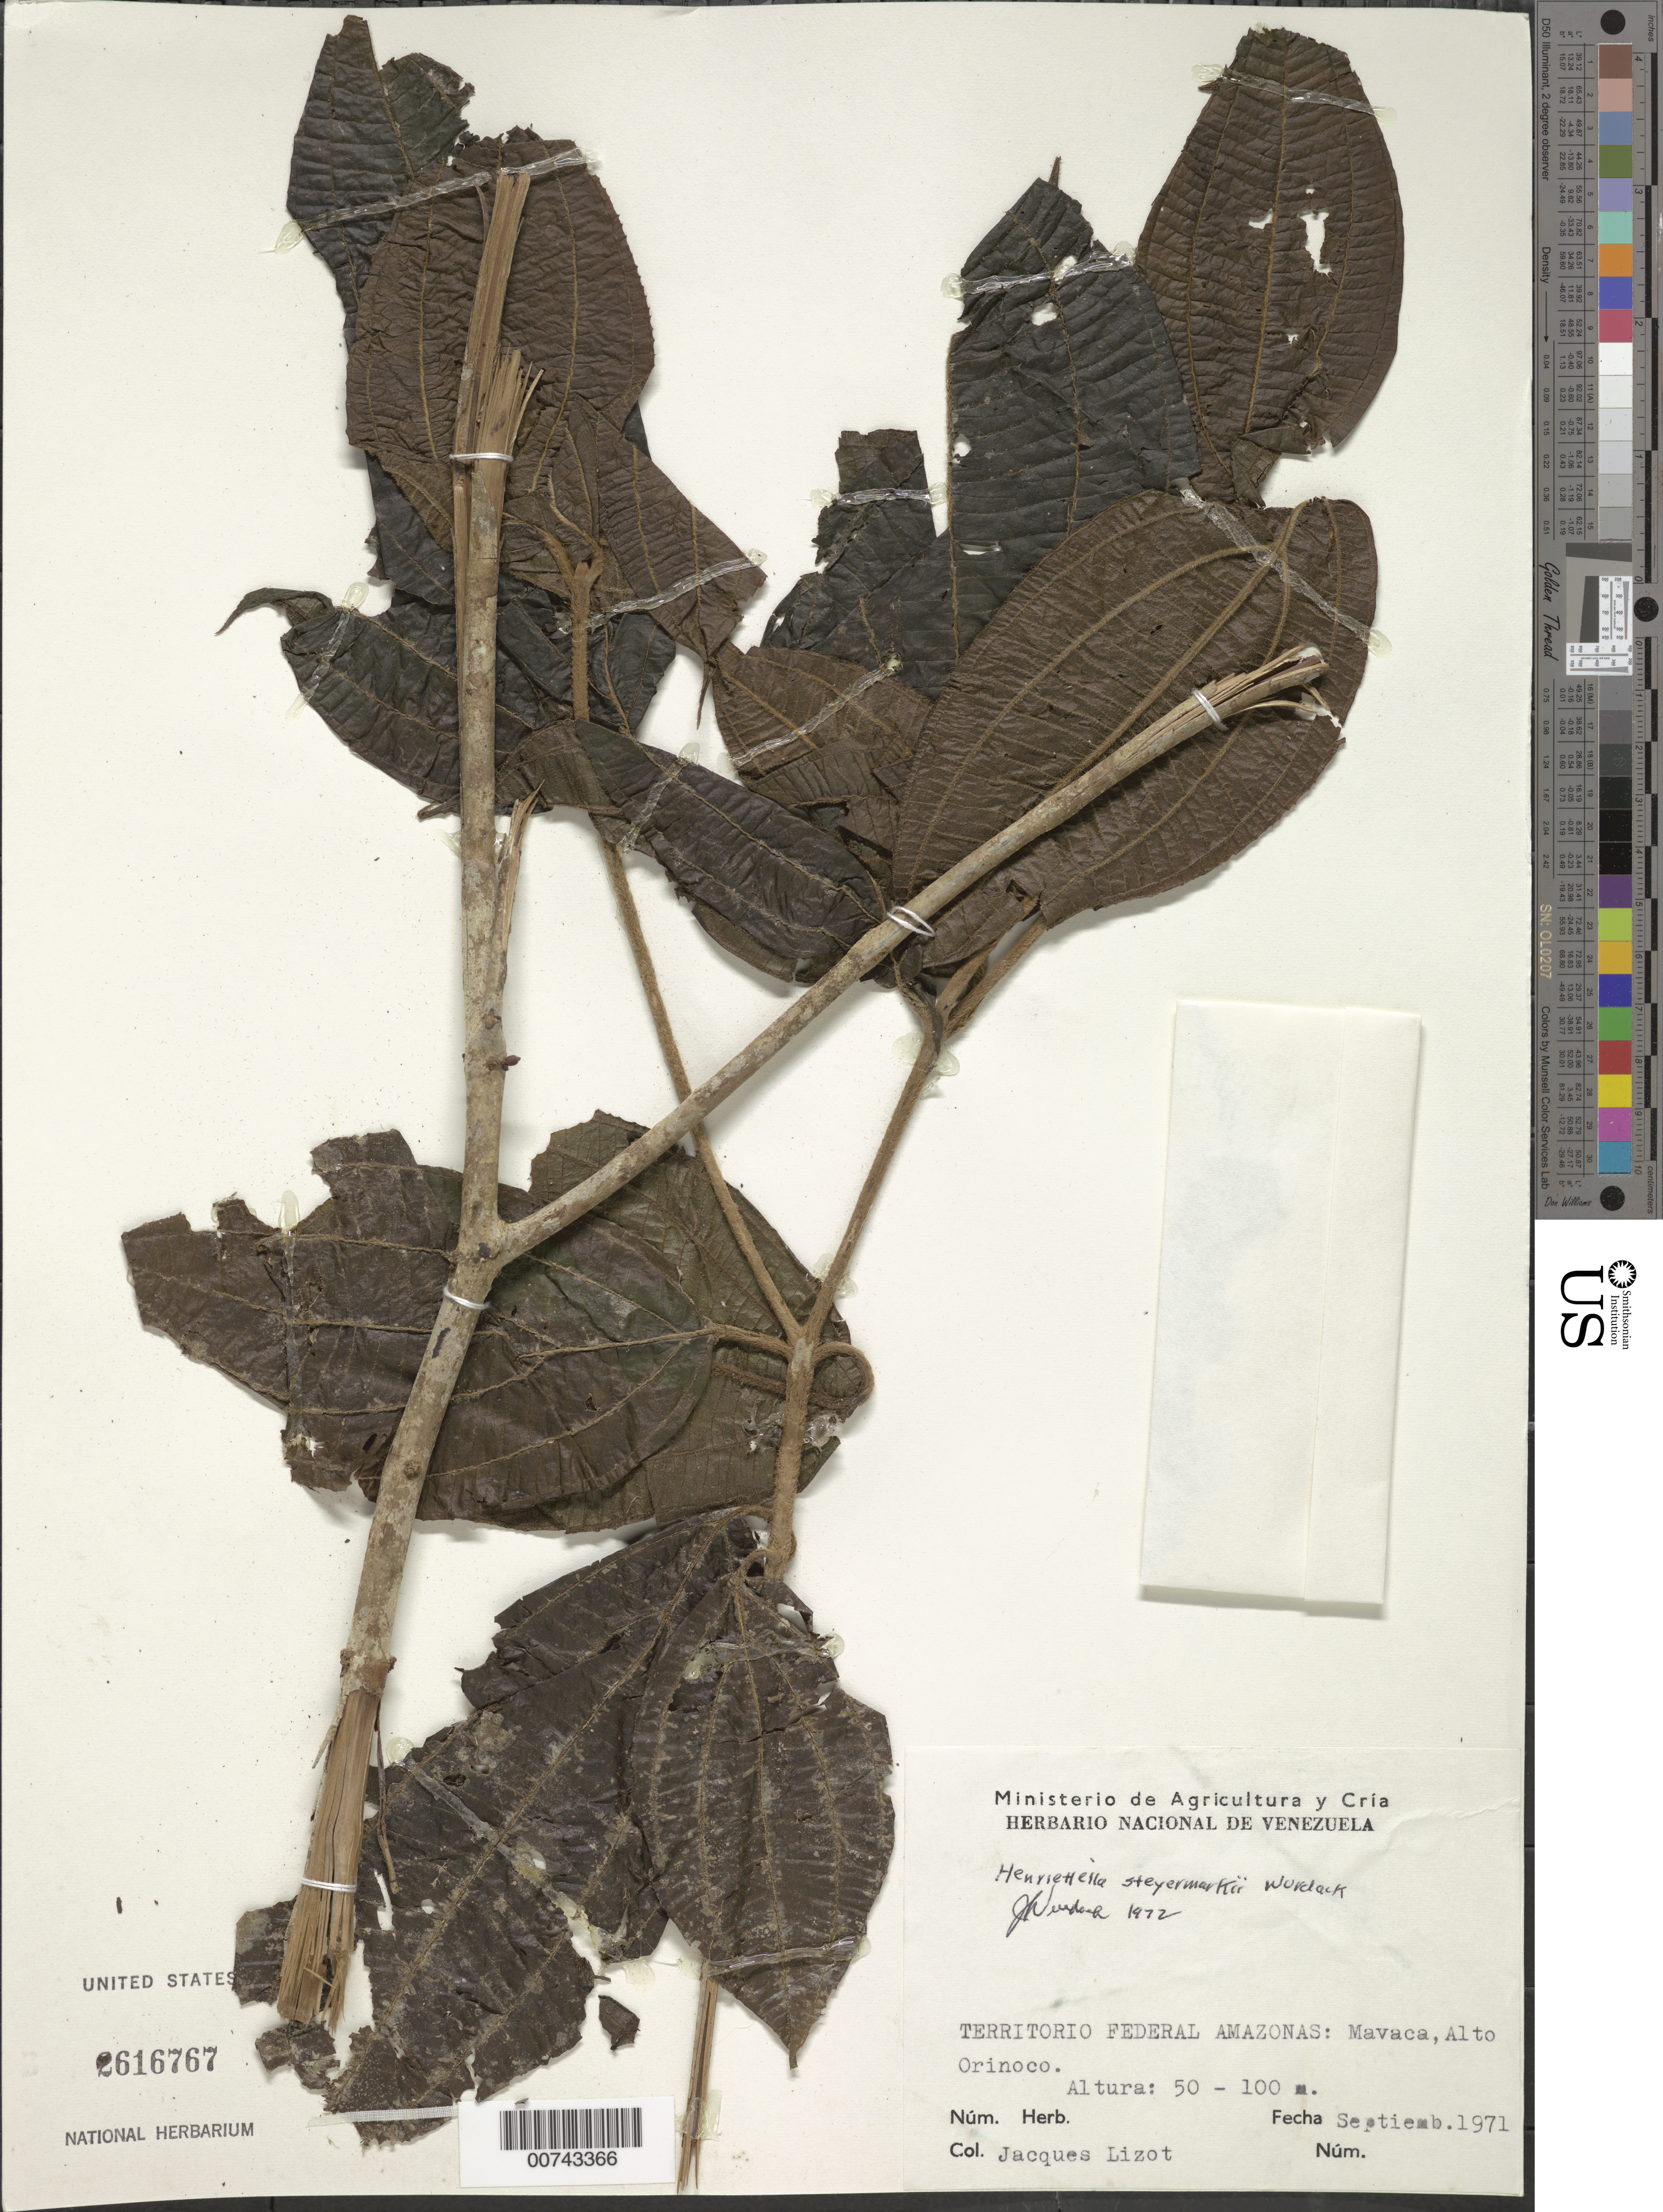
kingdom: Plantae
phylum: Tracheophyta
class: Magnoliopsida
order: Myrtales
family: Melastomataceae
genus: Henriettea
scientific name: Henriettea steyermarkii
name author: (Wurdack) Penneys et al.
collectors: J. Lizot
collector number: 20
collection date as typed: Sep-71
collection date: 1971-09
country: Venezuela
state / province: Amazonas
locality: Mavaca, Alto Orinoco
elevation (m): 50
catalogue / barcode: US 2616767